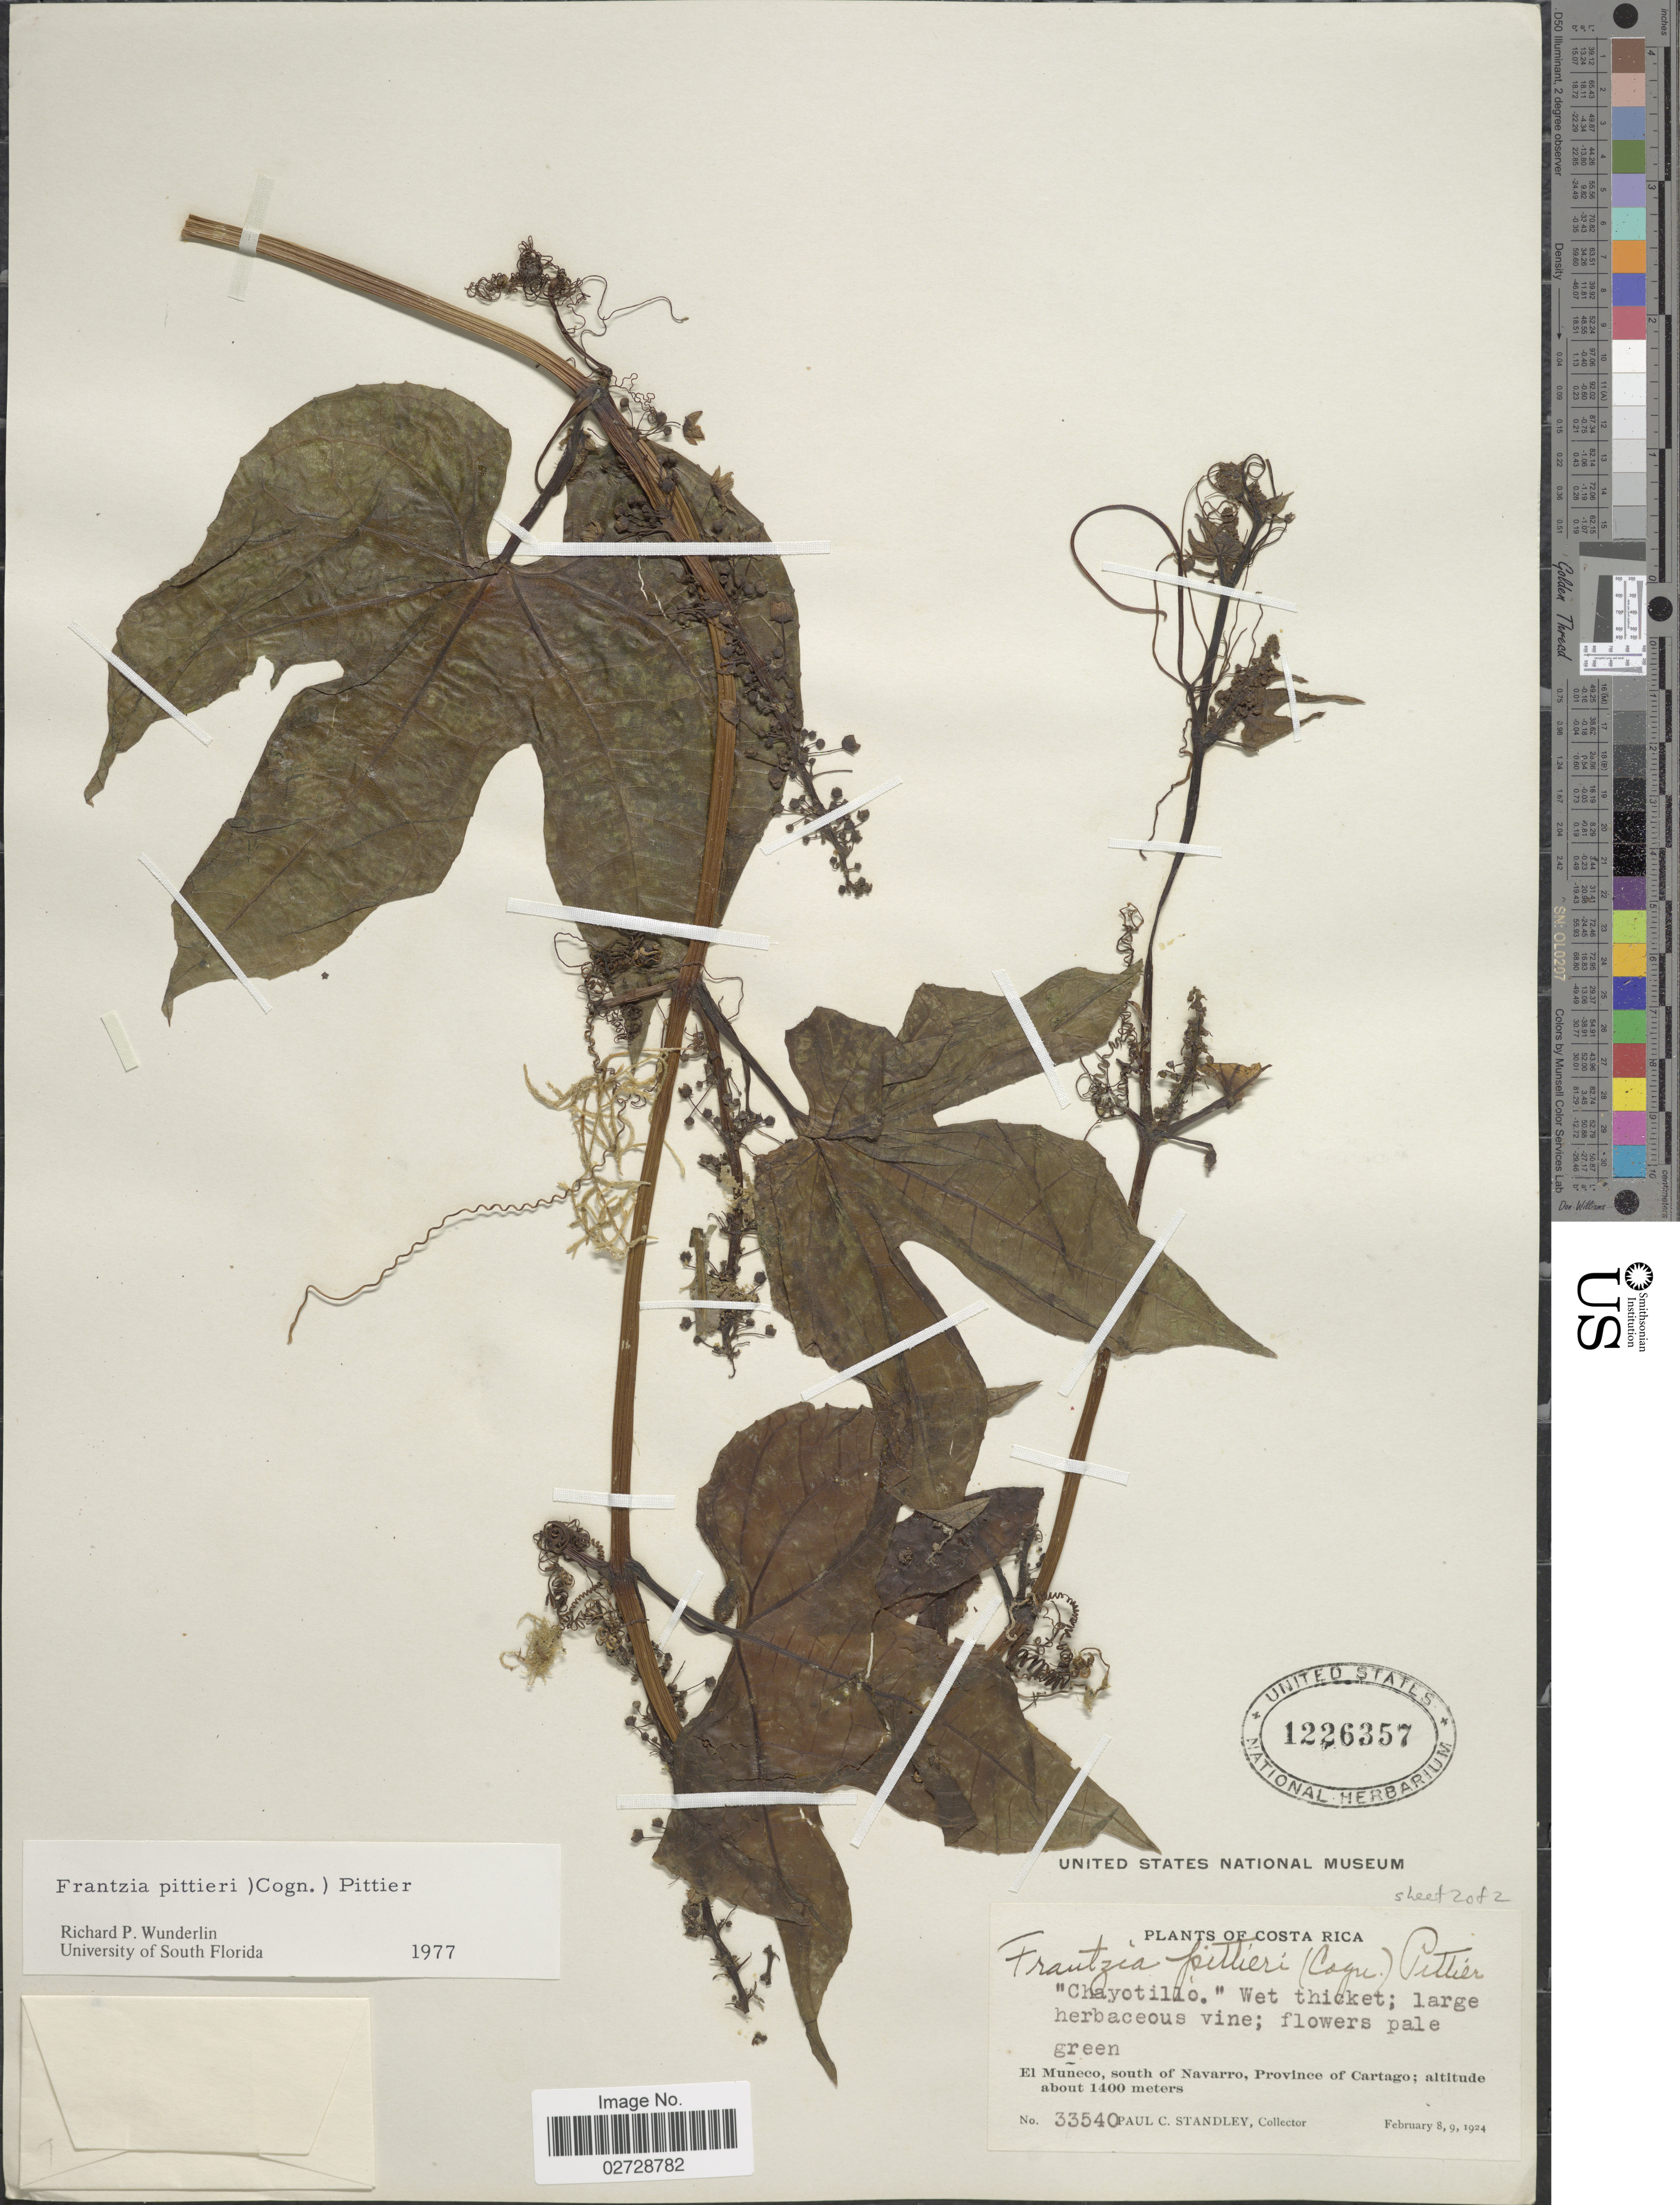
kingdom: Plantae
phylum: Tracheophyta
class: Magnoliopsida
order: Cucurbitales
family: Cucurbitaceae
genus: Sechium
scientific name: Sechium pittieri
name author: (Cogn.) C. Jeffrey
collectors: P. C. Standley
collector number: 33540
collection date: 1924-02-08/1924-02-09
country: Costa Rica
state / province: Cartago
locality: El Muñeco, south of Navarro.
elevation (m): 1400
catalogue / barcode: US 1226357